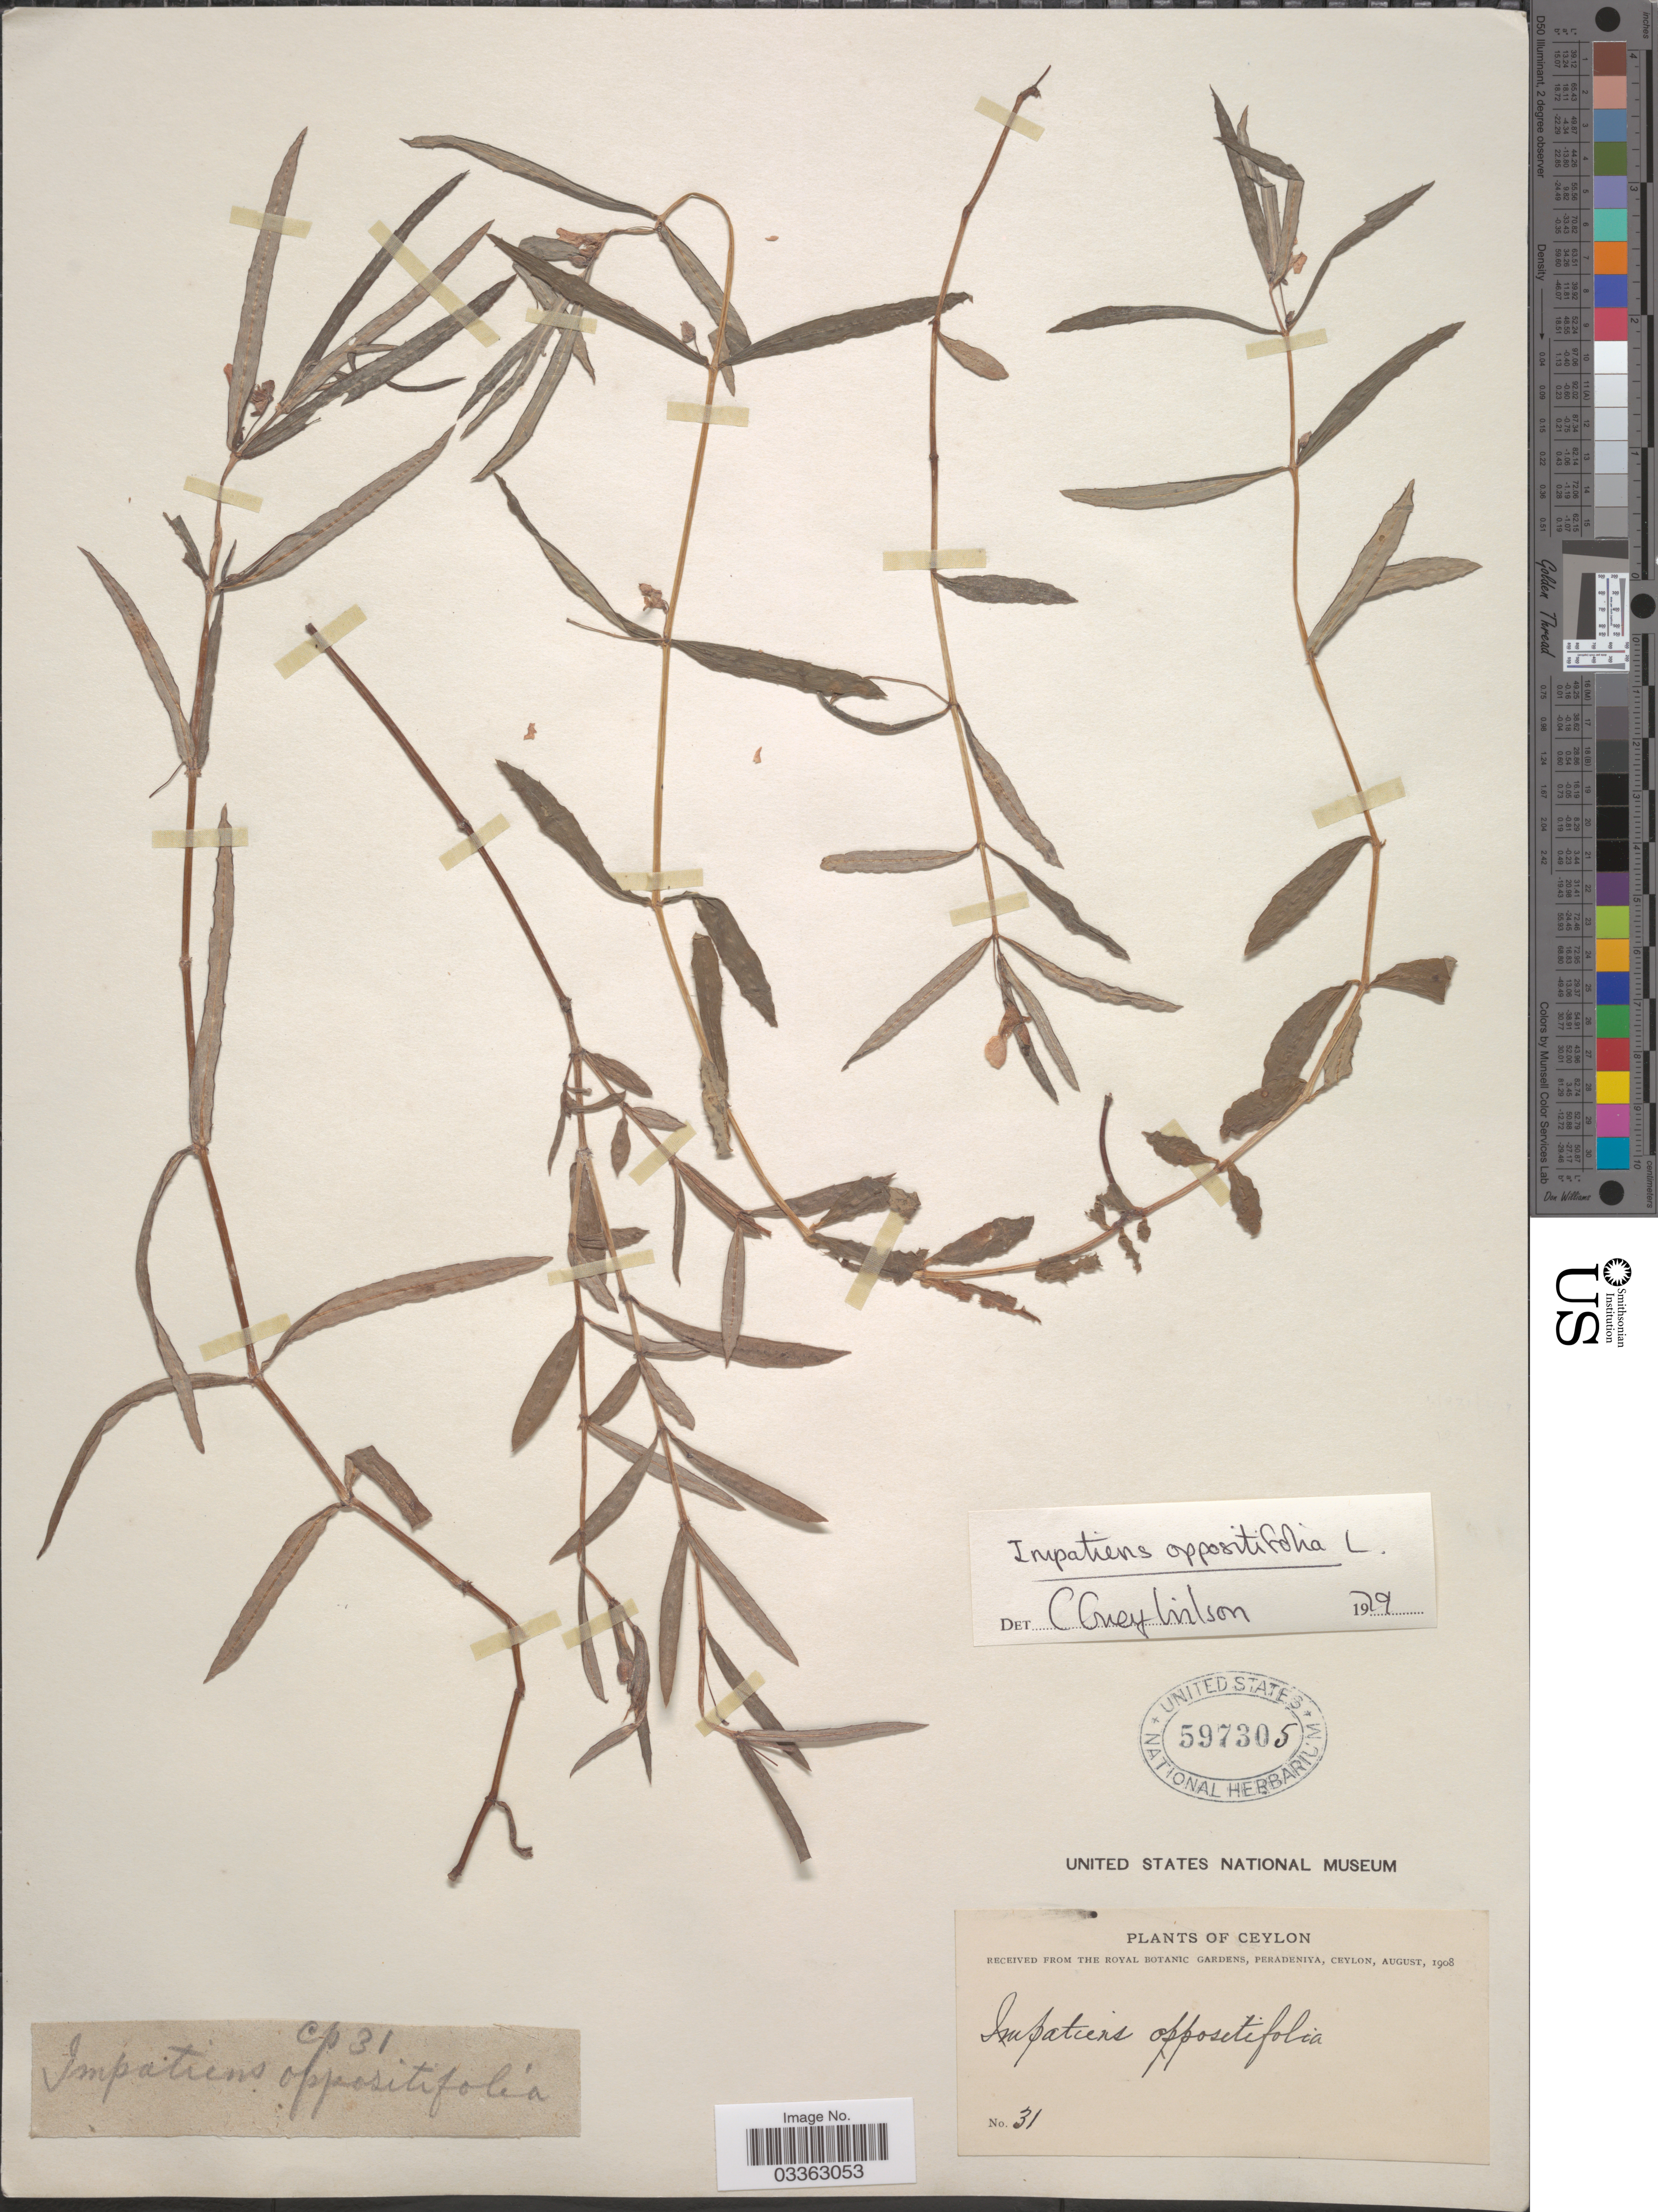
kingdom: Plantae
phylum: Tracheophyta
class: Magnoliopsida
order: Ericales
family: Balsaminaceae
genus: Impatiens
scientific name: Impatiens oppositifolia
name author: L.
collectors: P. Royal Botanic Gardens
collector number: CP31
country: Sri Lanka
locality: Ceylon.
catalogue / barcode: US 597305